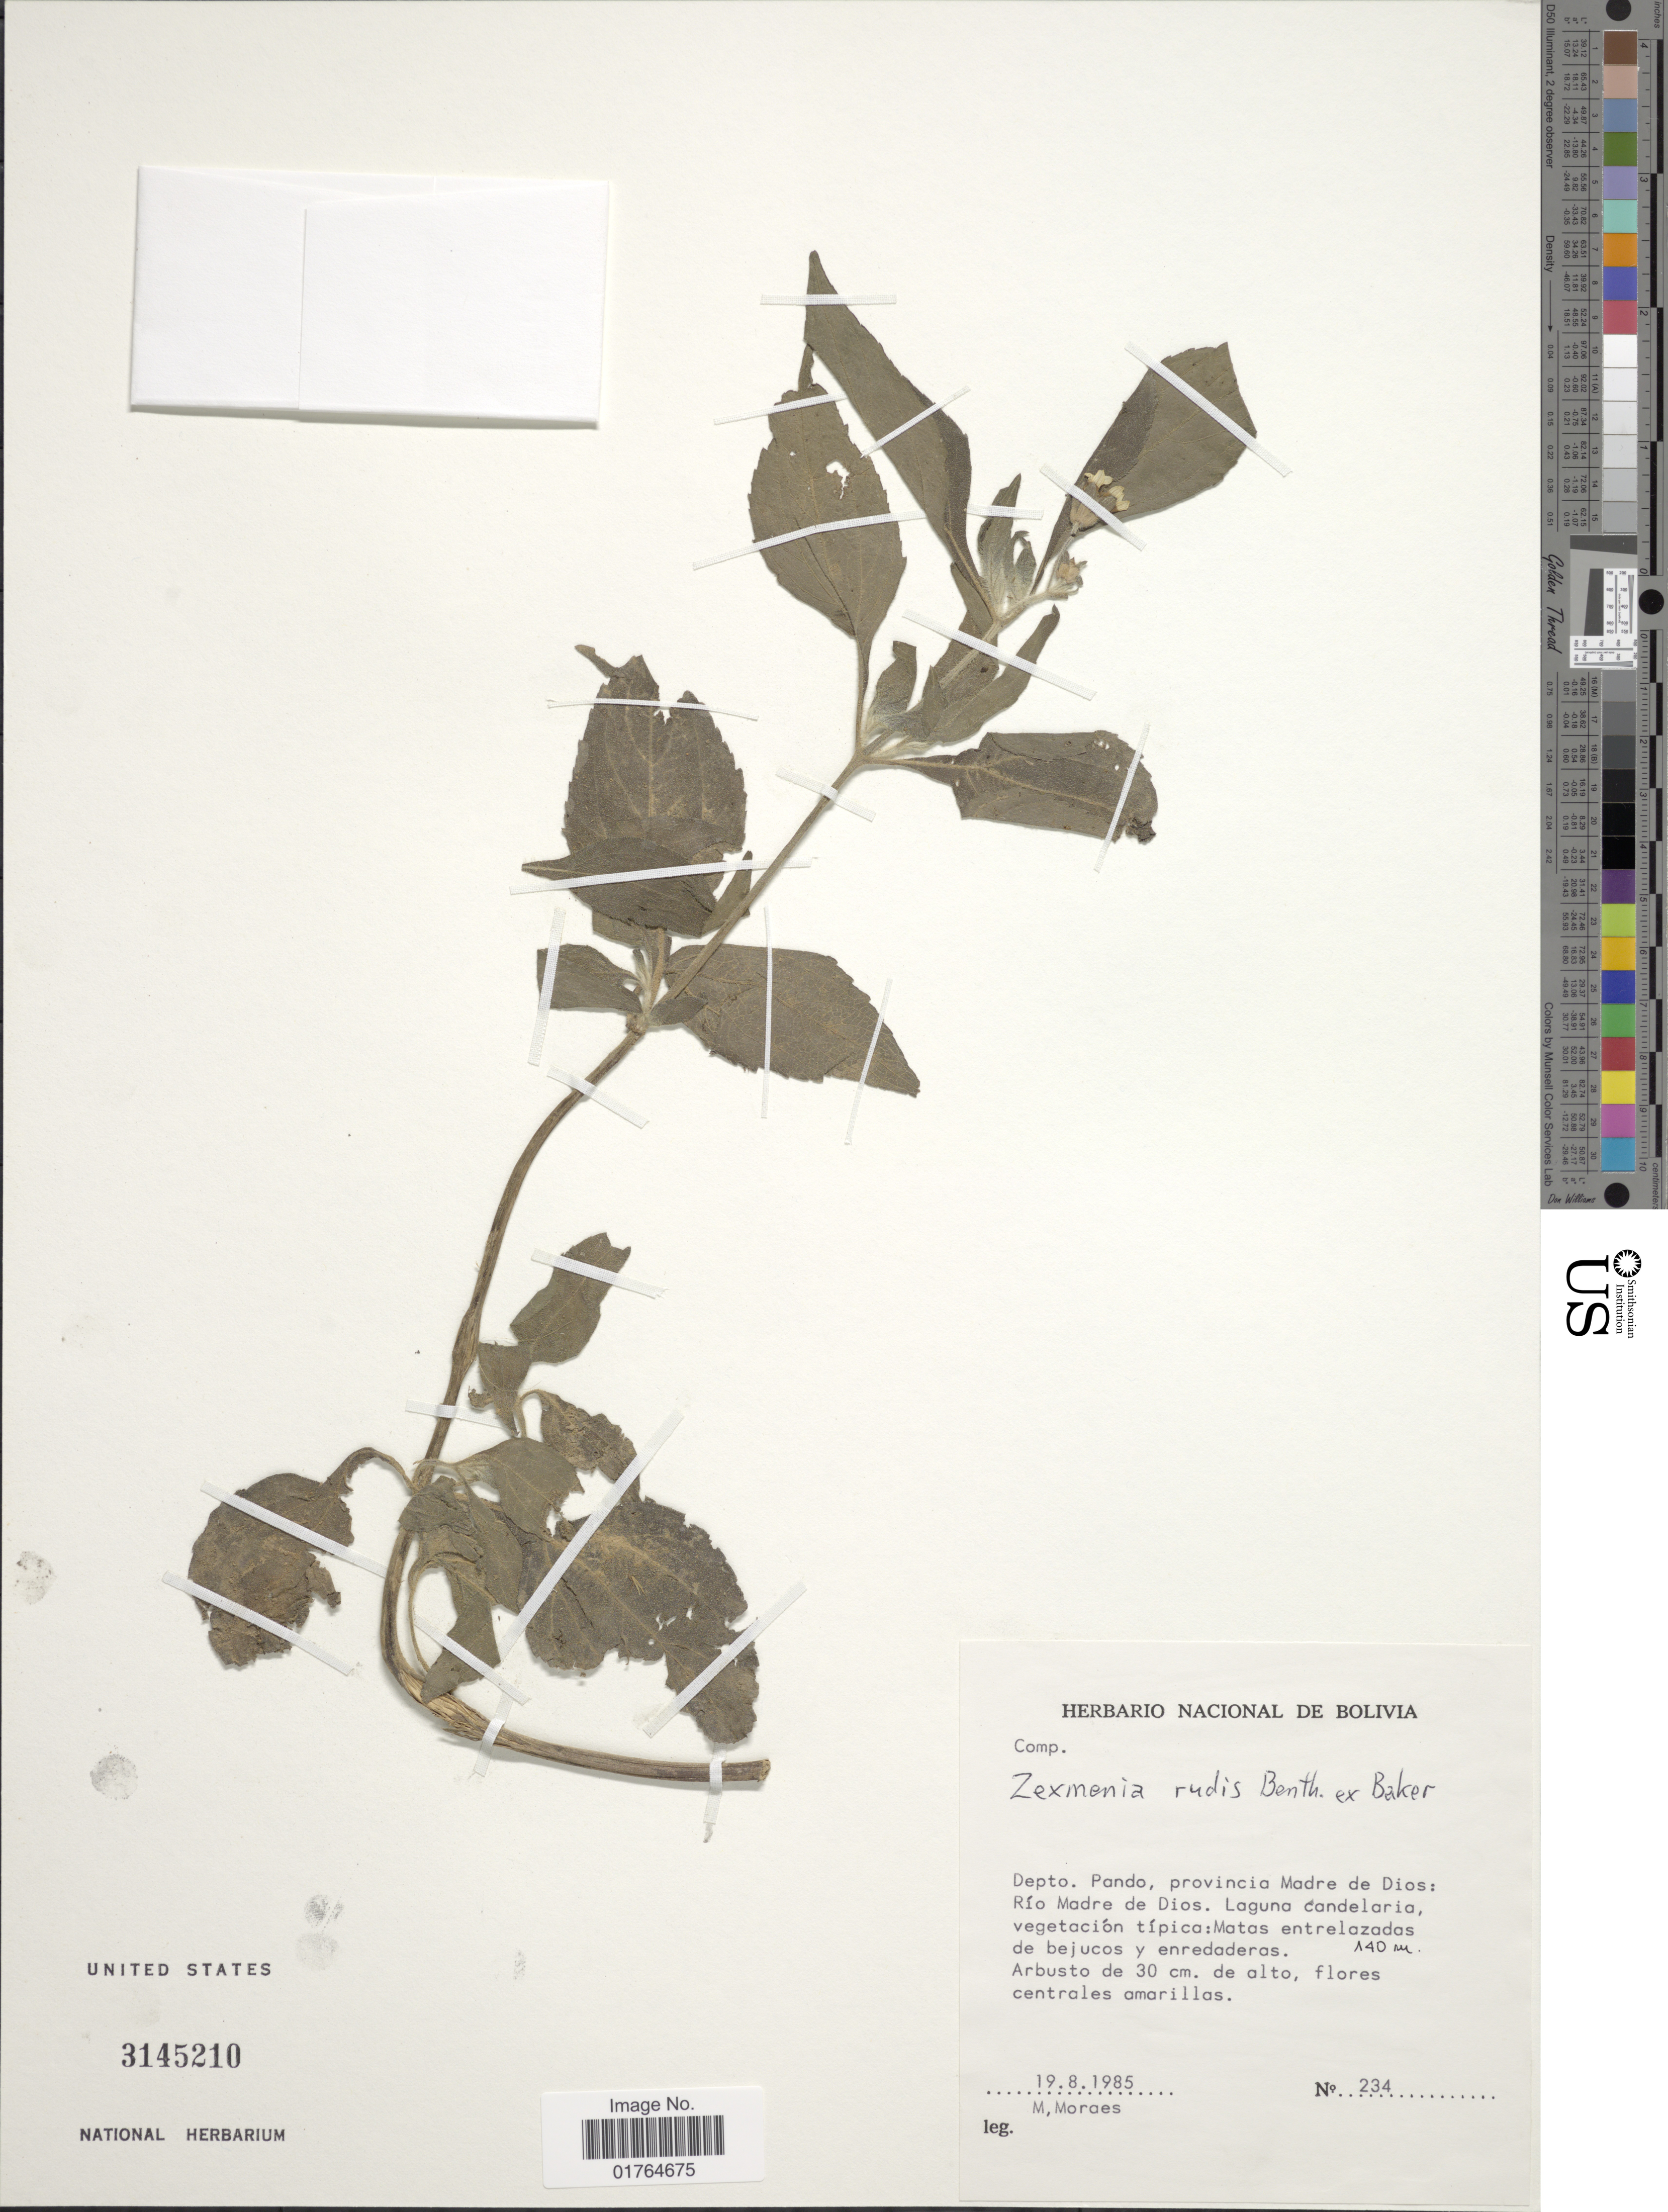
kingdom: Plantae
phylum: Tracheophyta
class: Magnoliopsida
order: Asterales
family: Asteraceae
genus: Wedelia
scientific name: Wedelia rudis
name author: (Baker) Benth. ex H. Rob.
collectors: M. Moraes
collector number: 234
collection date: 1985-08-19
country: Bolivia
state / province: Pando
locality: Provincia Madre de Dios, Rio Madre de Dios, Laguna candelaria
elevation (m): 140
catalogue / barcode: US 3145210